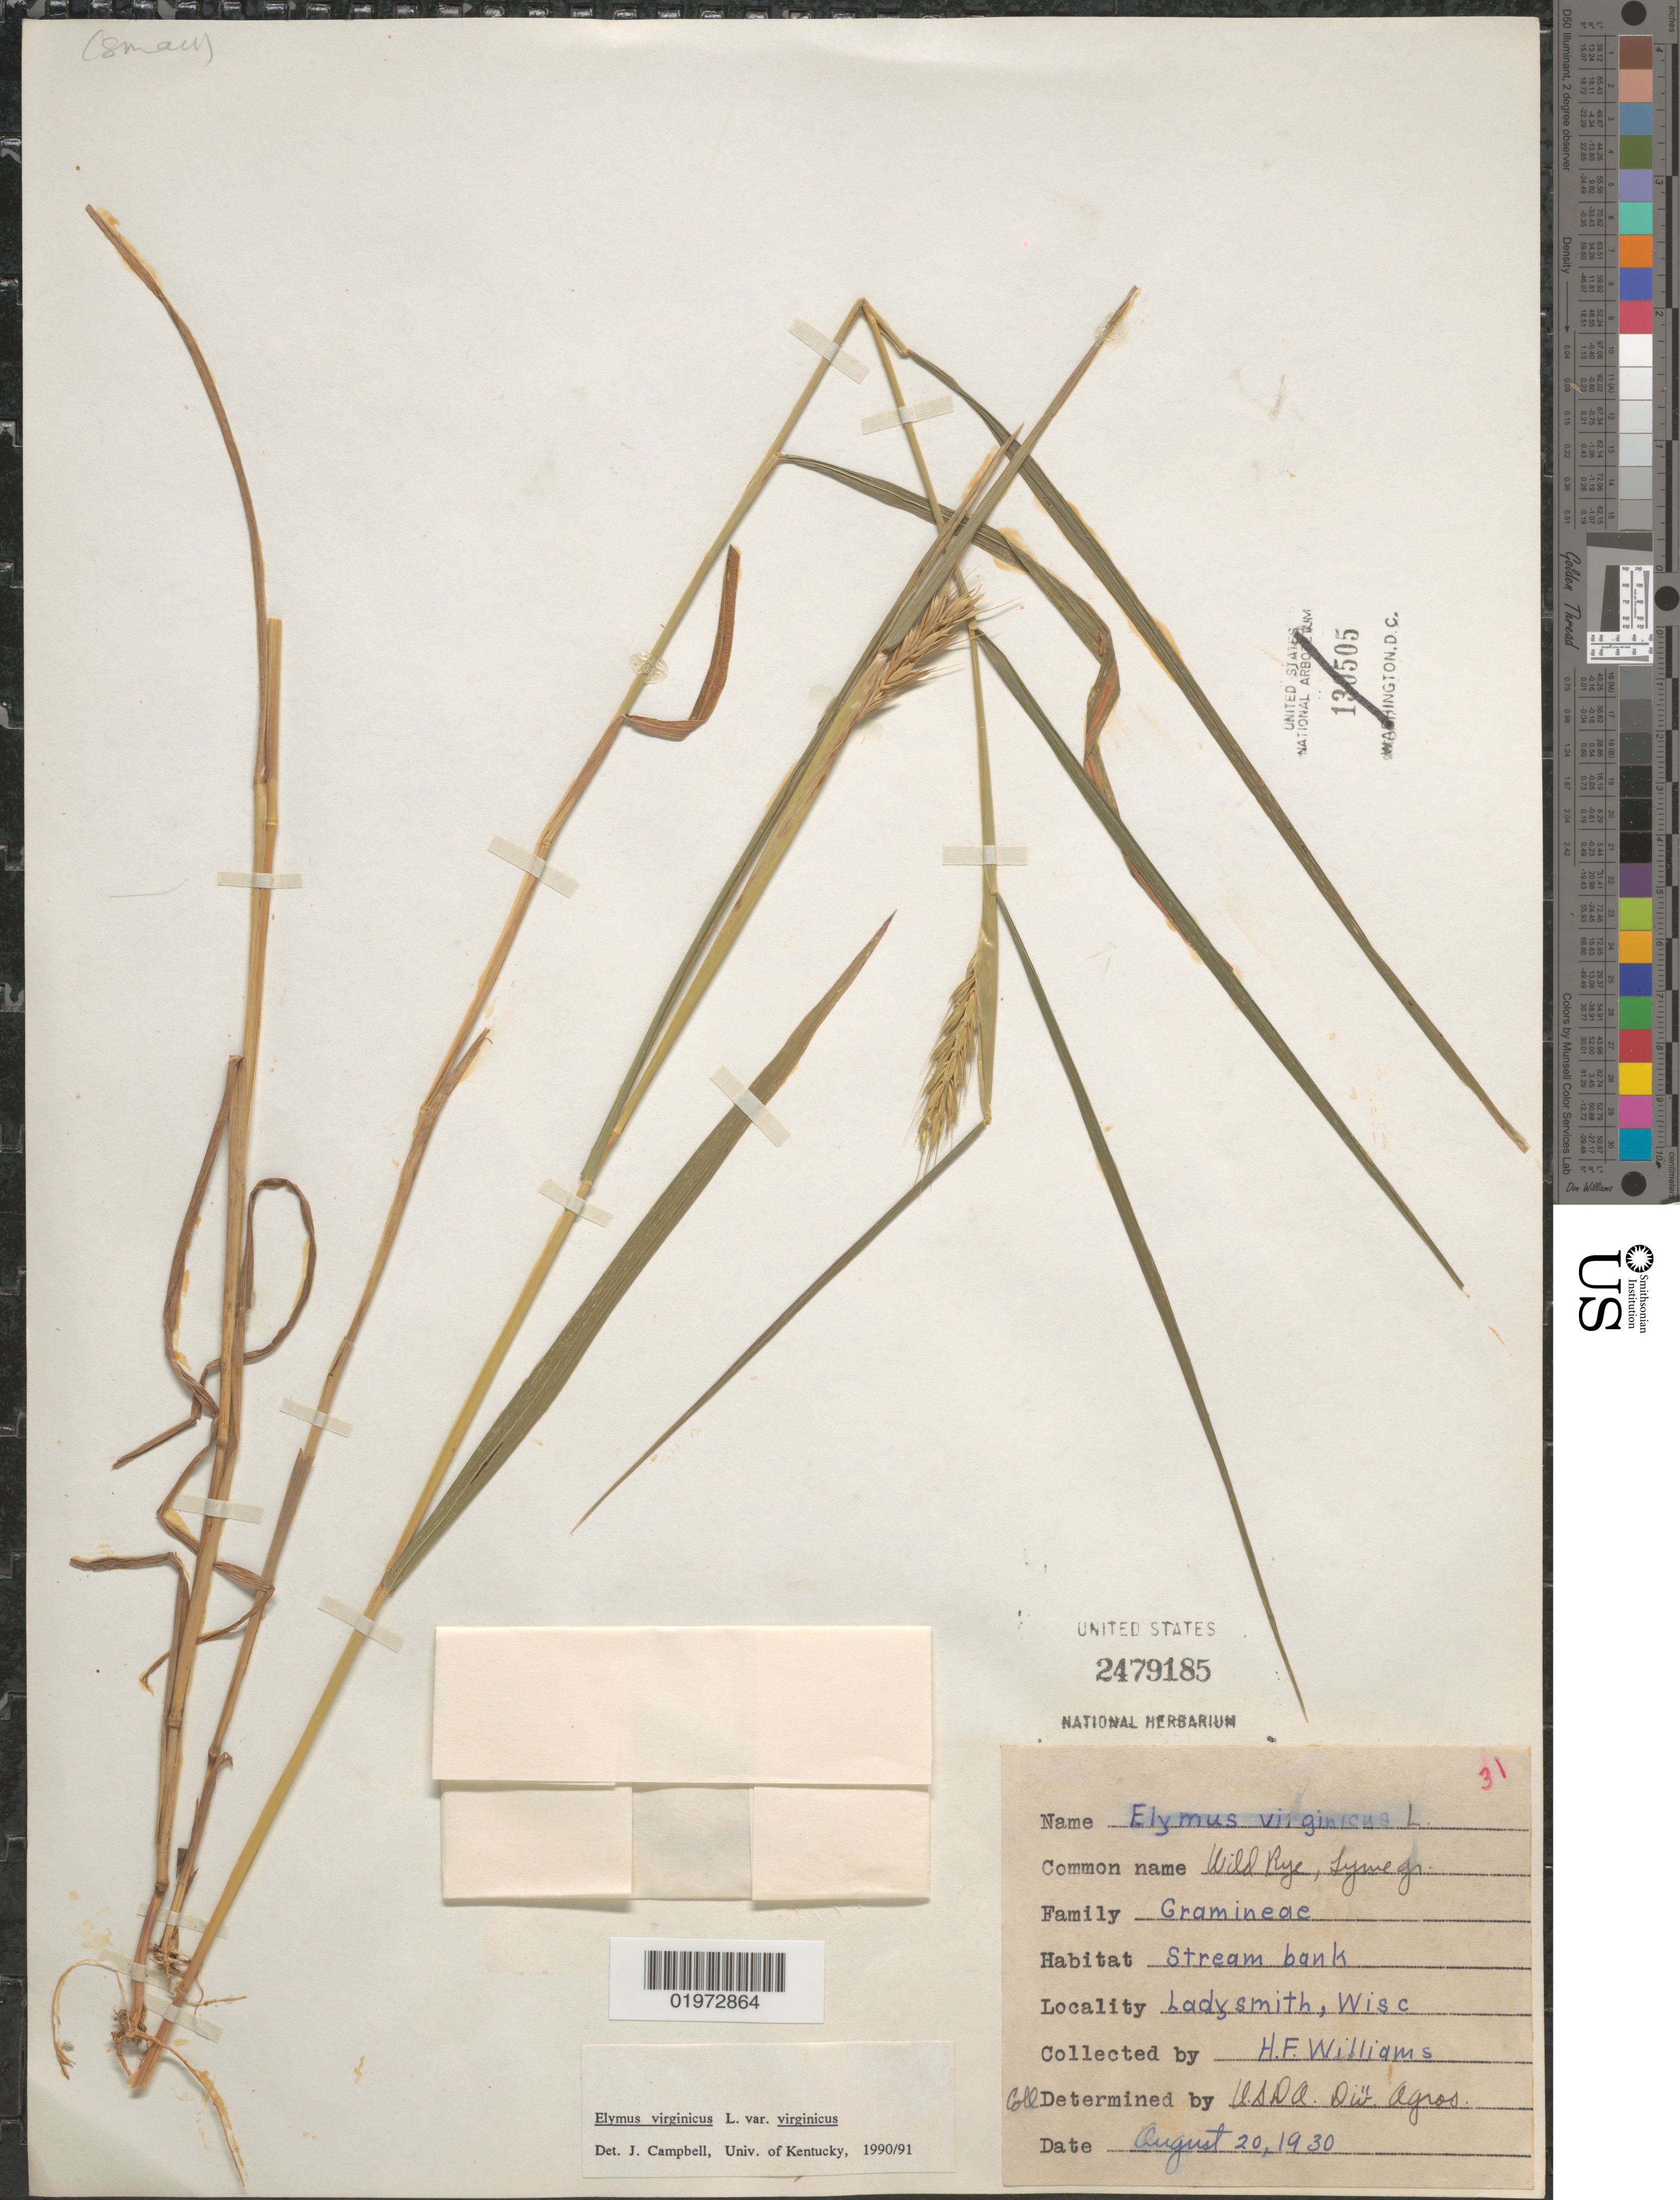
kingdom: Plantae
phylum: Tracheophyta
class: Liliopsida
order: Poales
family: Poaceae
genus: Elymus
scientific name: Elymus virginicus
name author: L.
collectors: H. Williams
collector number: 31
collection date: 1930-08-20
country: United States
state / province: Wisconsin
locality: Ladysmith.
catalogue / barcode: US 2479185